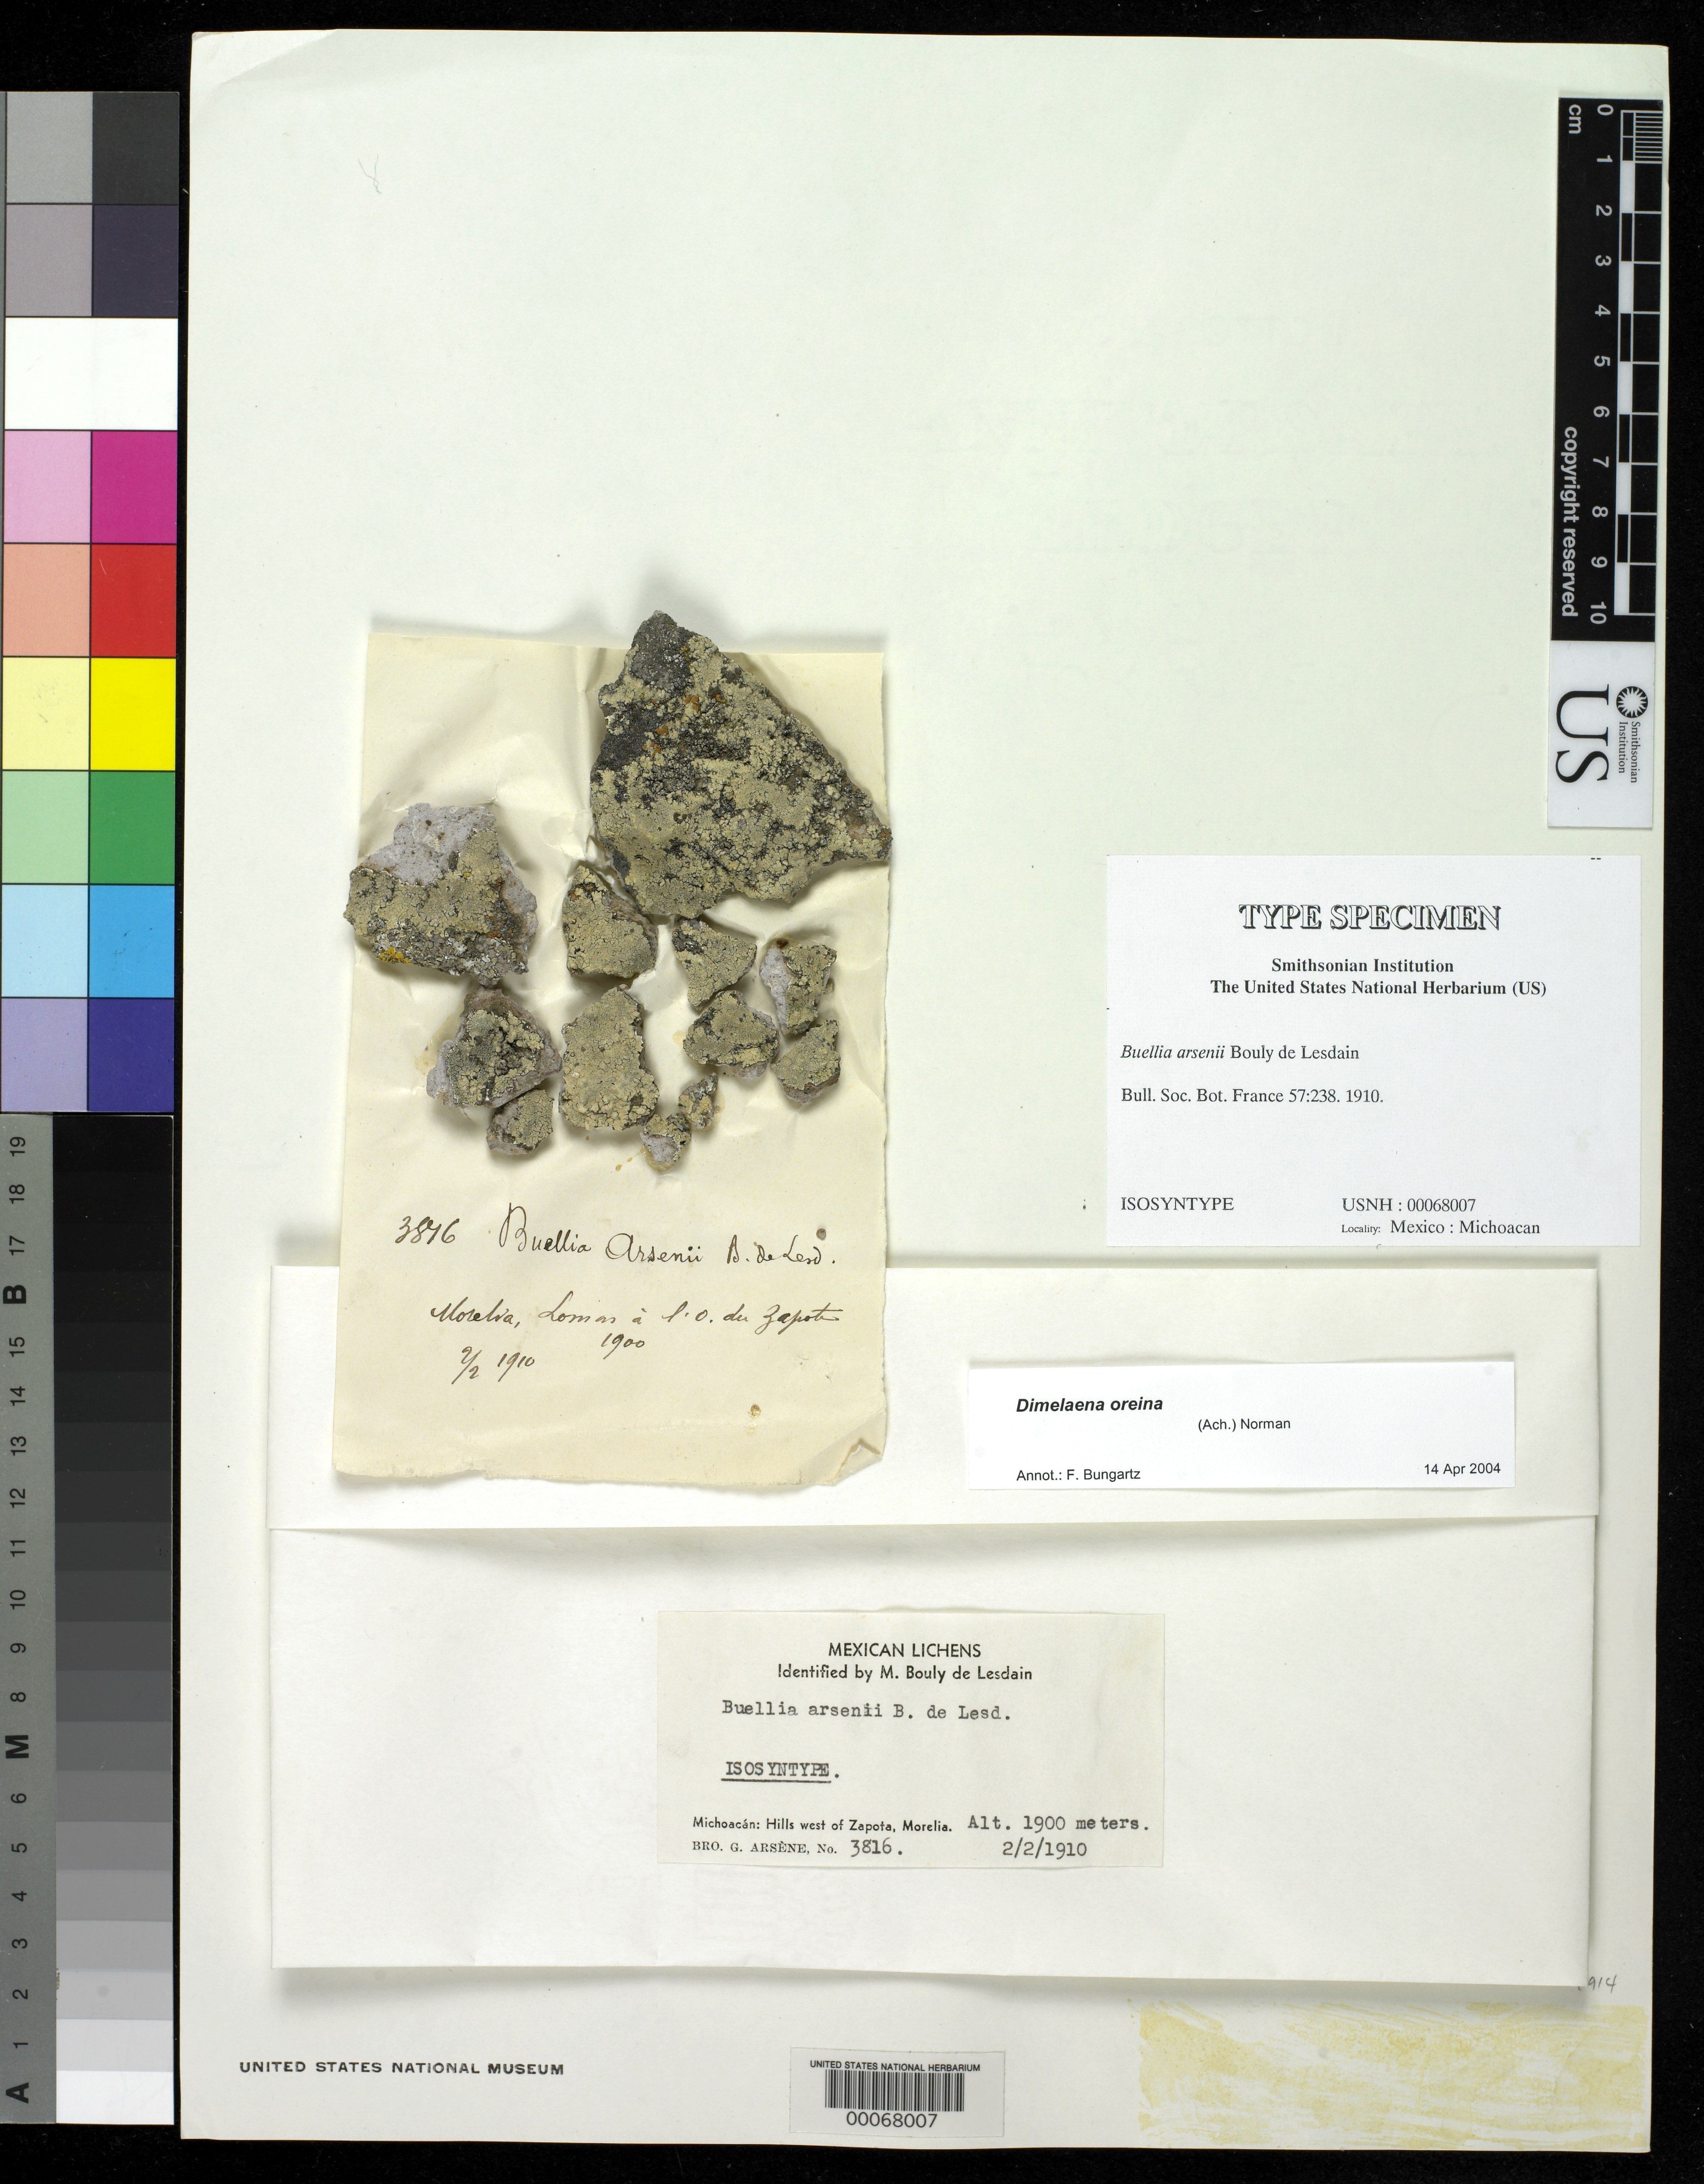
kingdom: Fungi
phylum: Ascomycota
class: Lecanoromycetes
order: Caliciales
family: Caliciaceae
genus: Buellia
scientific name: Buellia arsenii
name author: B. de Lesd.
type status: Isosyntype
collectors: Bro. G. Arsène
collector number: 3816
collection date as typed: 02 Feb 1910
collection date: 1910-02-02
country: Mexico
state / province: Michoacán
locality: Hills W of Zapota, Morelia.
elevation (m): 1900